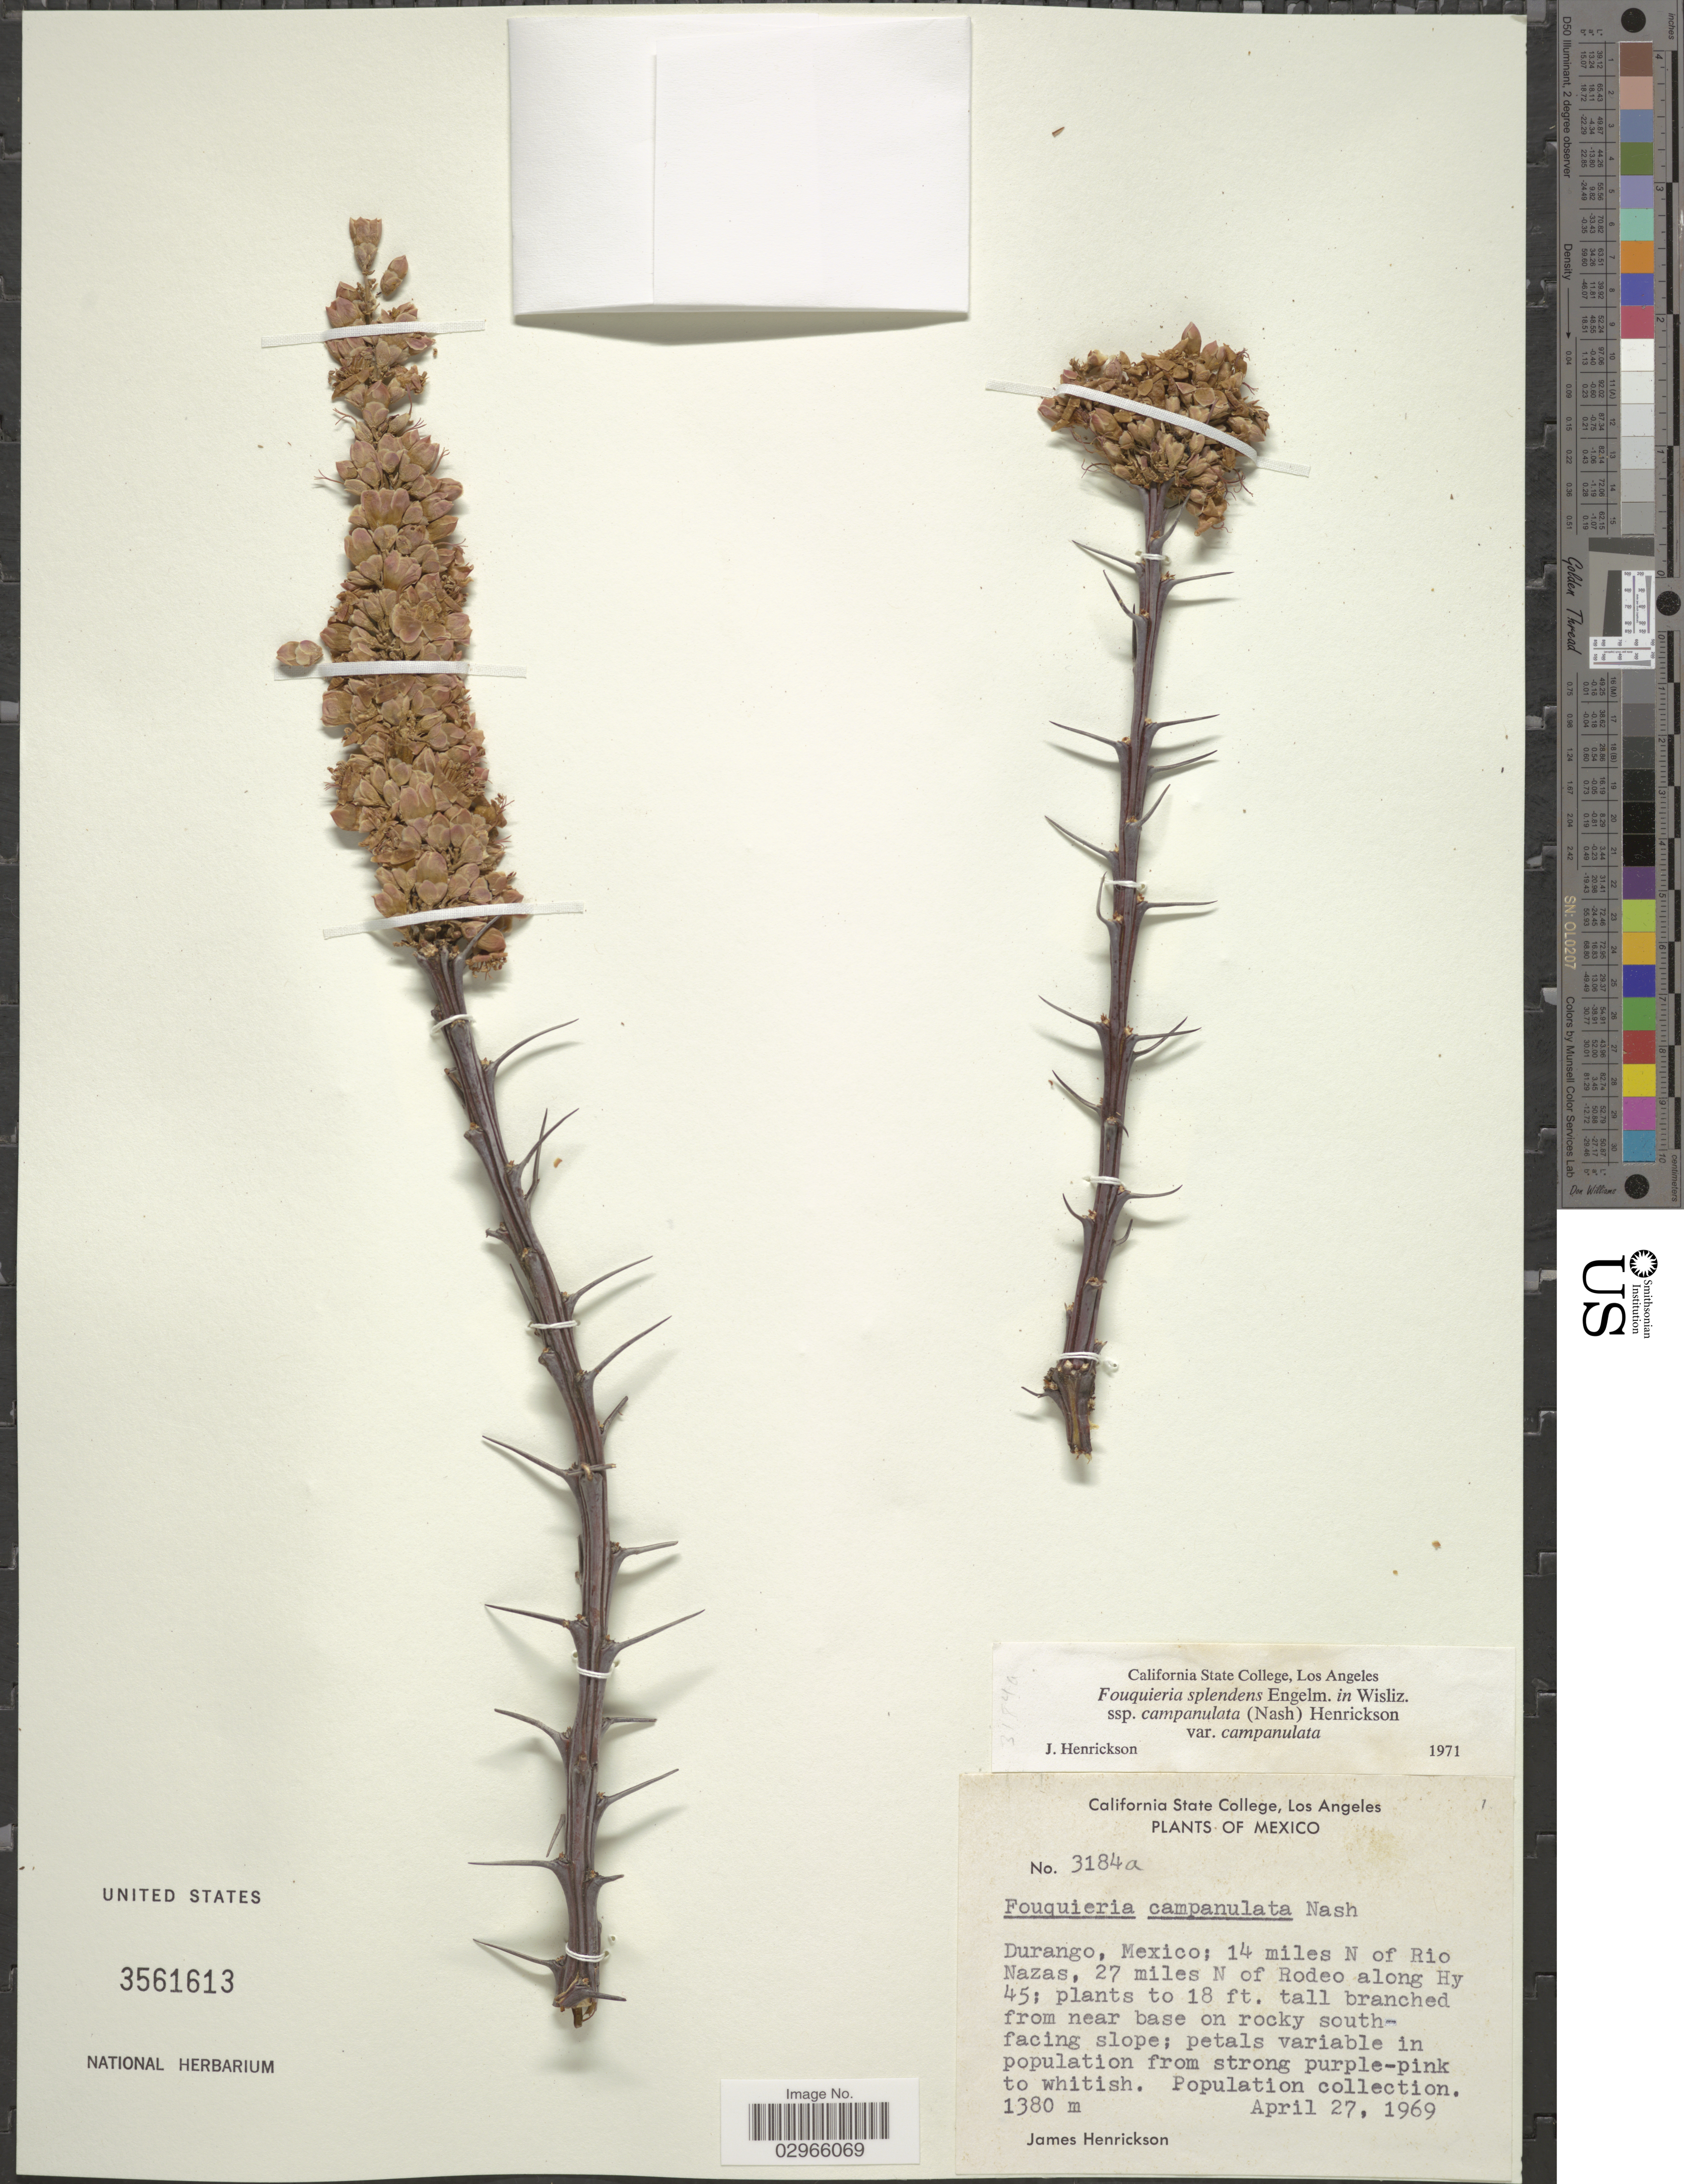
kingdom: Plantae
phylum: Tracheophyta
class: Magnoliopsida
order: Ericales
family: Fouquieriaceae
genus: Fouquieria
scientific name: Fouquieria splendens subsp. campanulata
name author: Engelm.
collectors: J. Henrickson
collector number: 3184a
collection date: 1969-04-27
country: Mexico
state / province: Durango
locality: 14 miles N of Rio Nazas, 27 miles N of Rodeo along Hy 45; near base on rocky south-facing slope.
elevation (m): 1380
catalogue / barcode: US 3561613